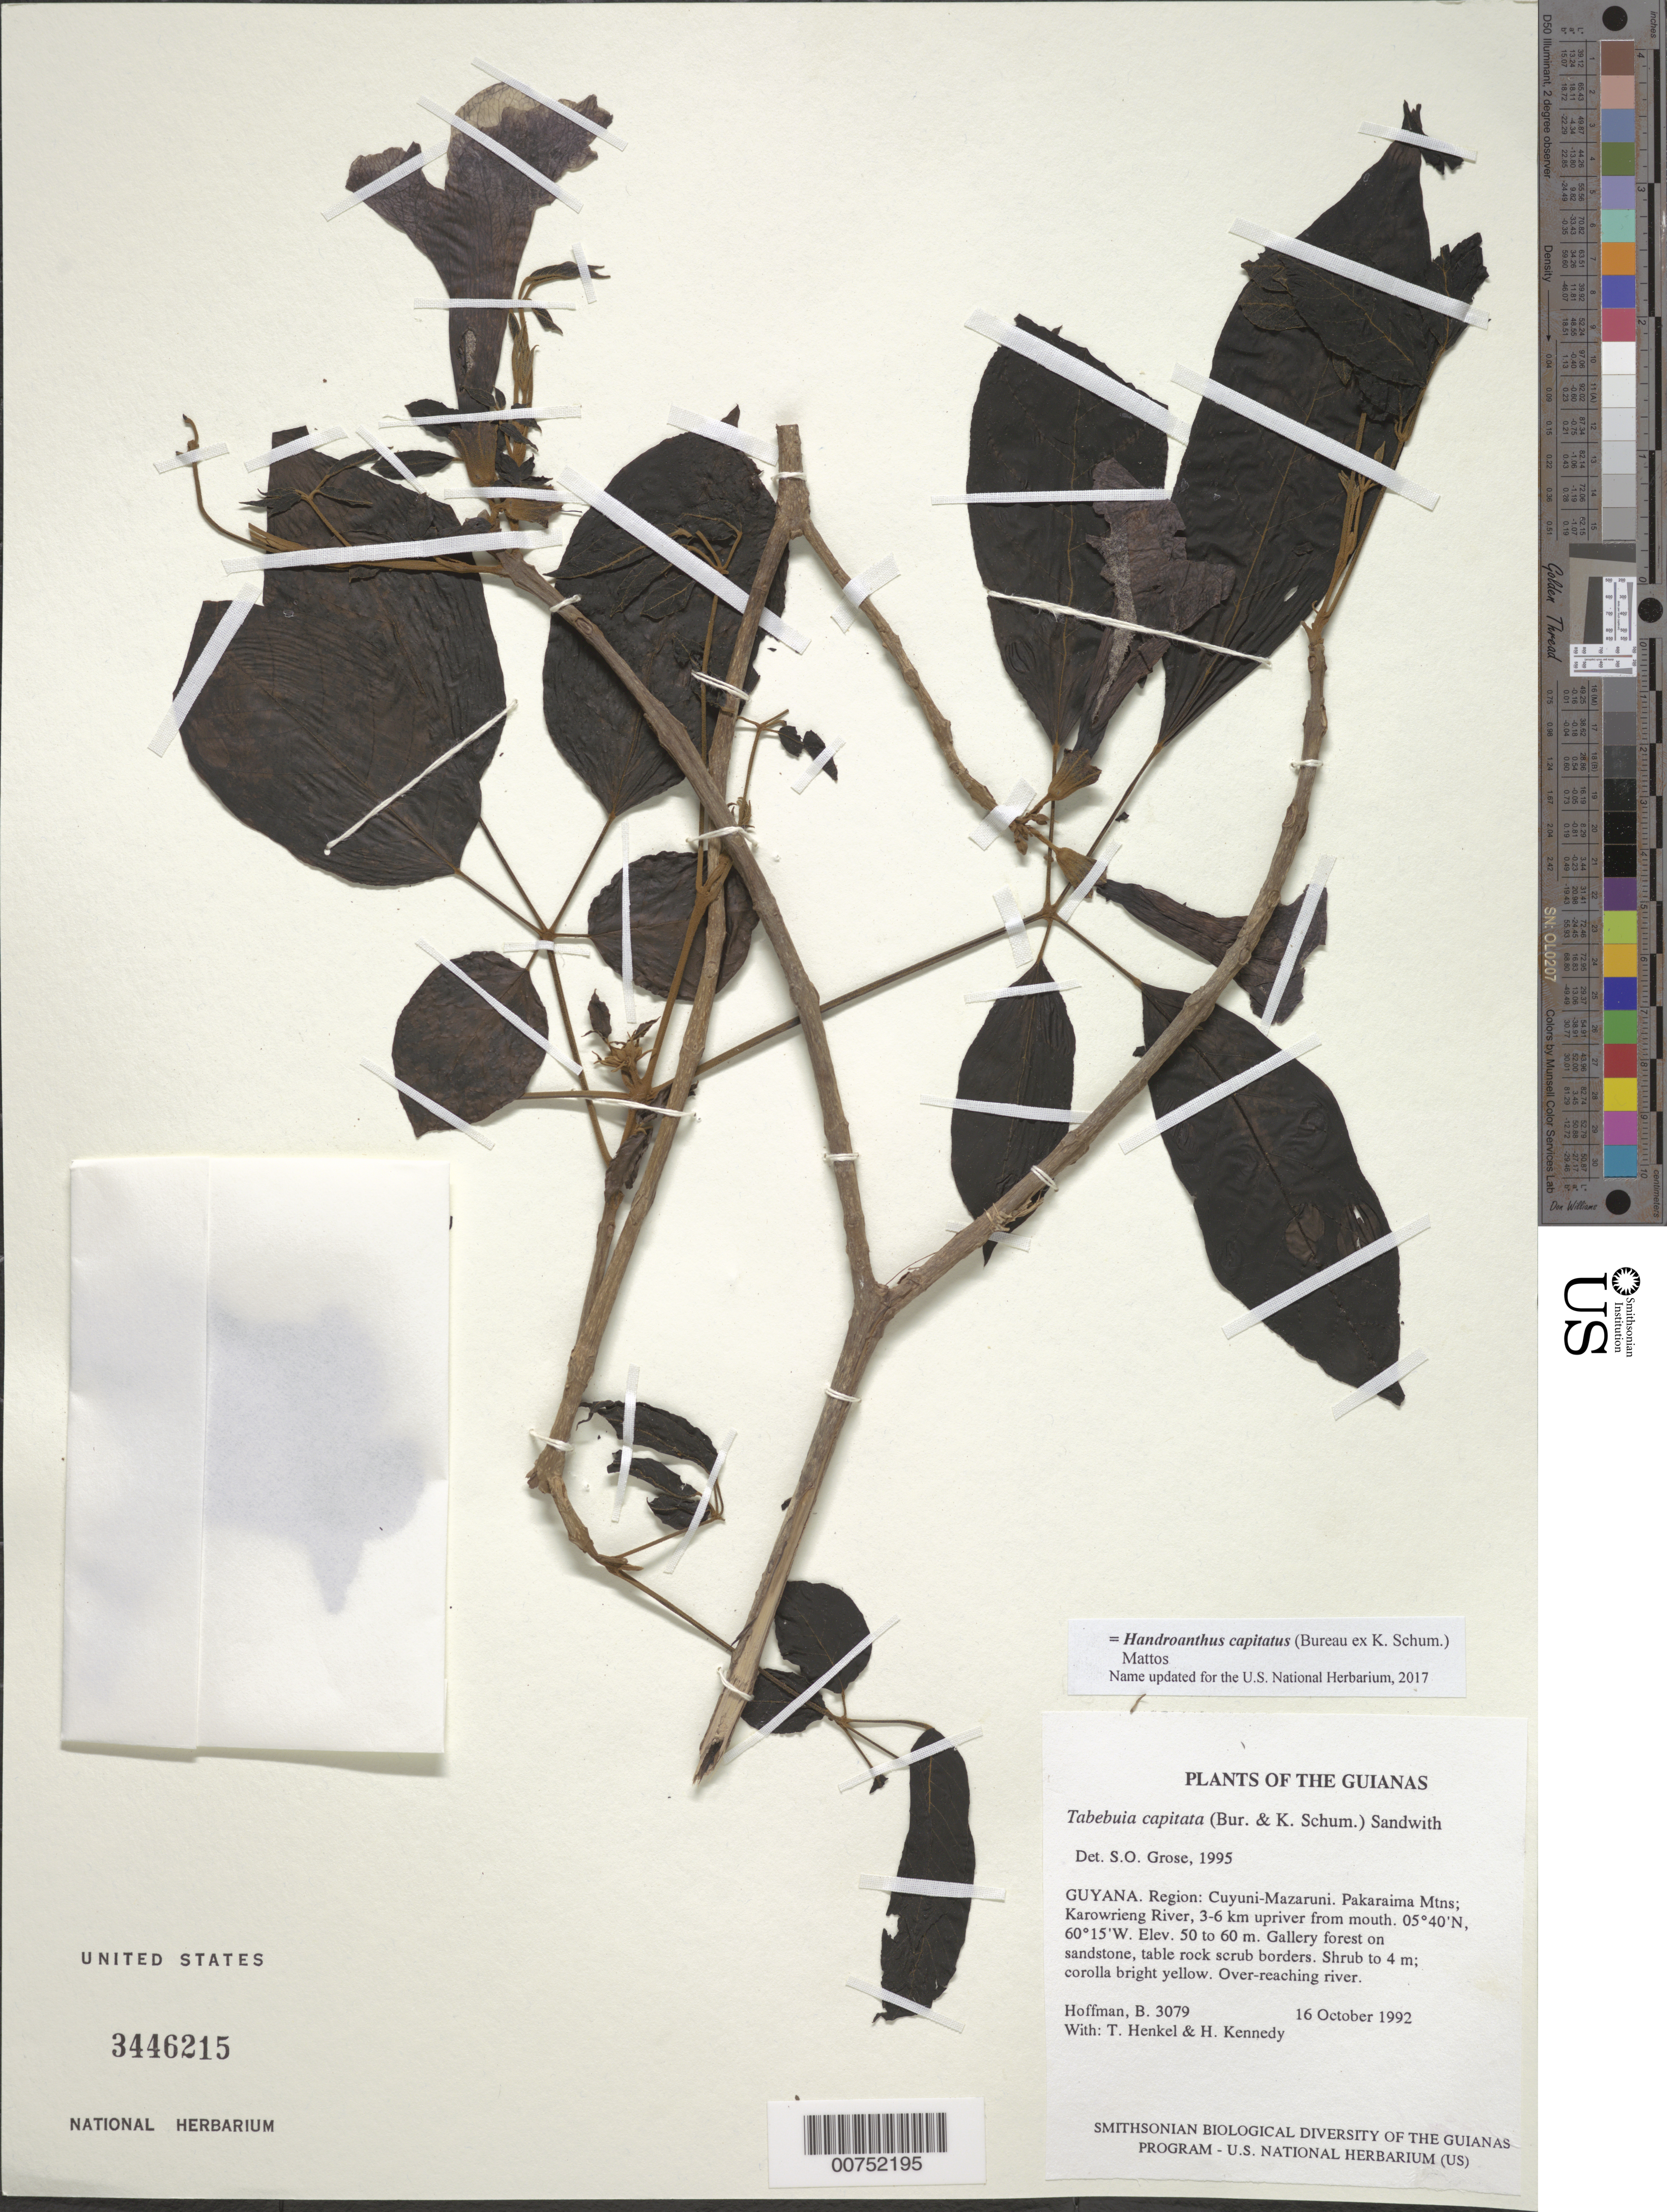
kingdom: Plantae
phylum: Tracheophyta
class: Magnoliopsida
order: Lamiales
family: Bignoniaceae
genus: Handroanthus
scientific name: Handroanthus capitatus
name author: (Bureau ex K. Schum.) Mattos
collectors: B. Hoffman, T. Henkel & H. Kennedy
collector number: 3079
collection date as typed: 16 October 1992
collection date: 1992-10-16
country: Guyana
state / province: Cuyuni-Mazaruni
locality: Pakaraima Mountains; Karowrieng River, 3-6 km upriver from mouth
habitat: Gallery forest on sandstone, table rock scrub borders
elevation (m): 50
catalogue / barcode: US 3446215